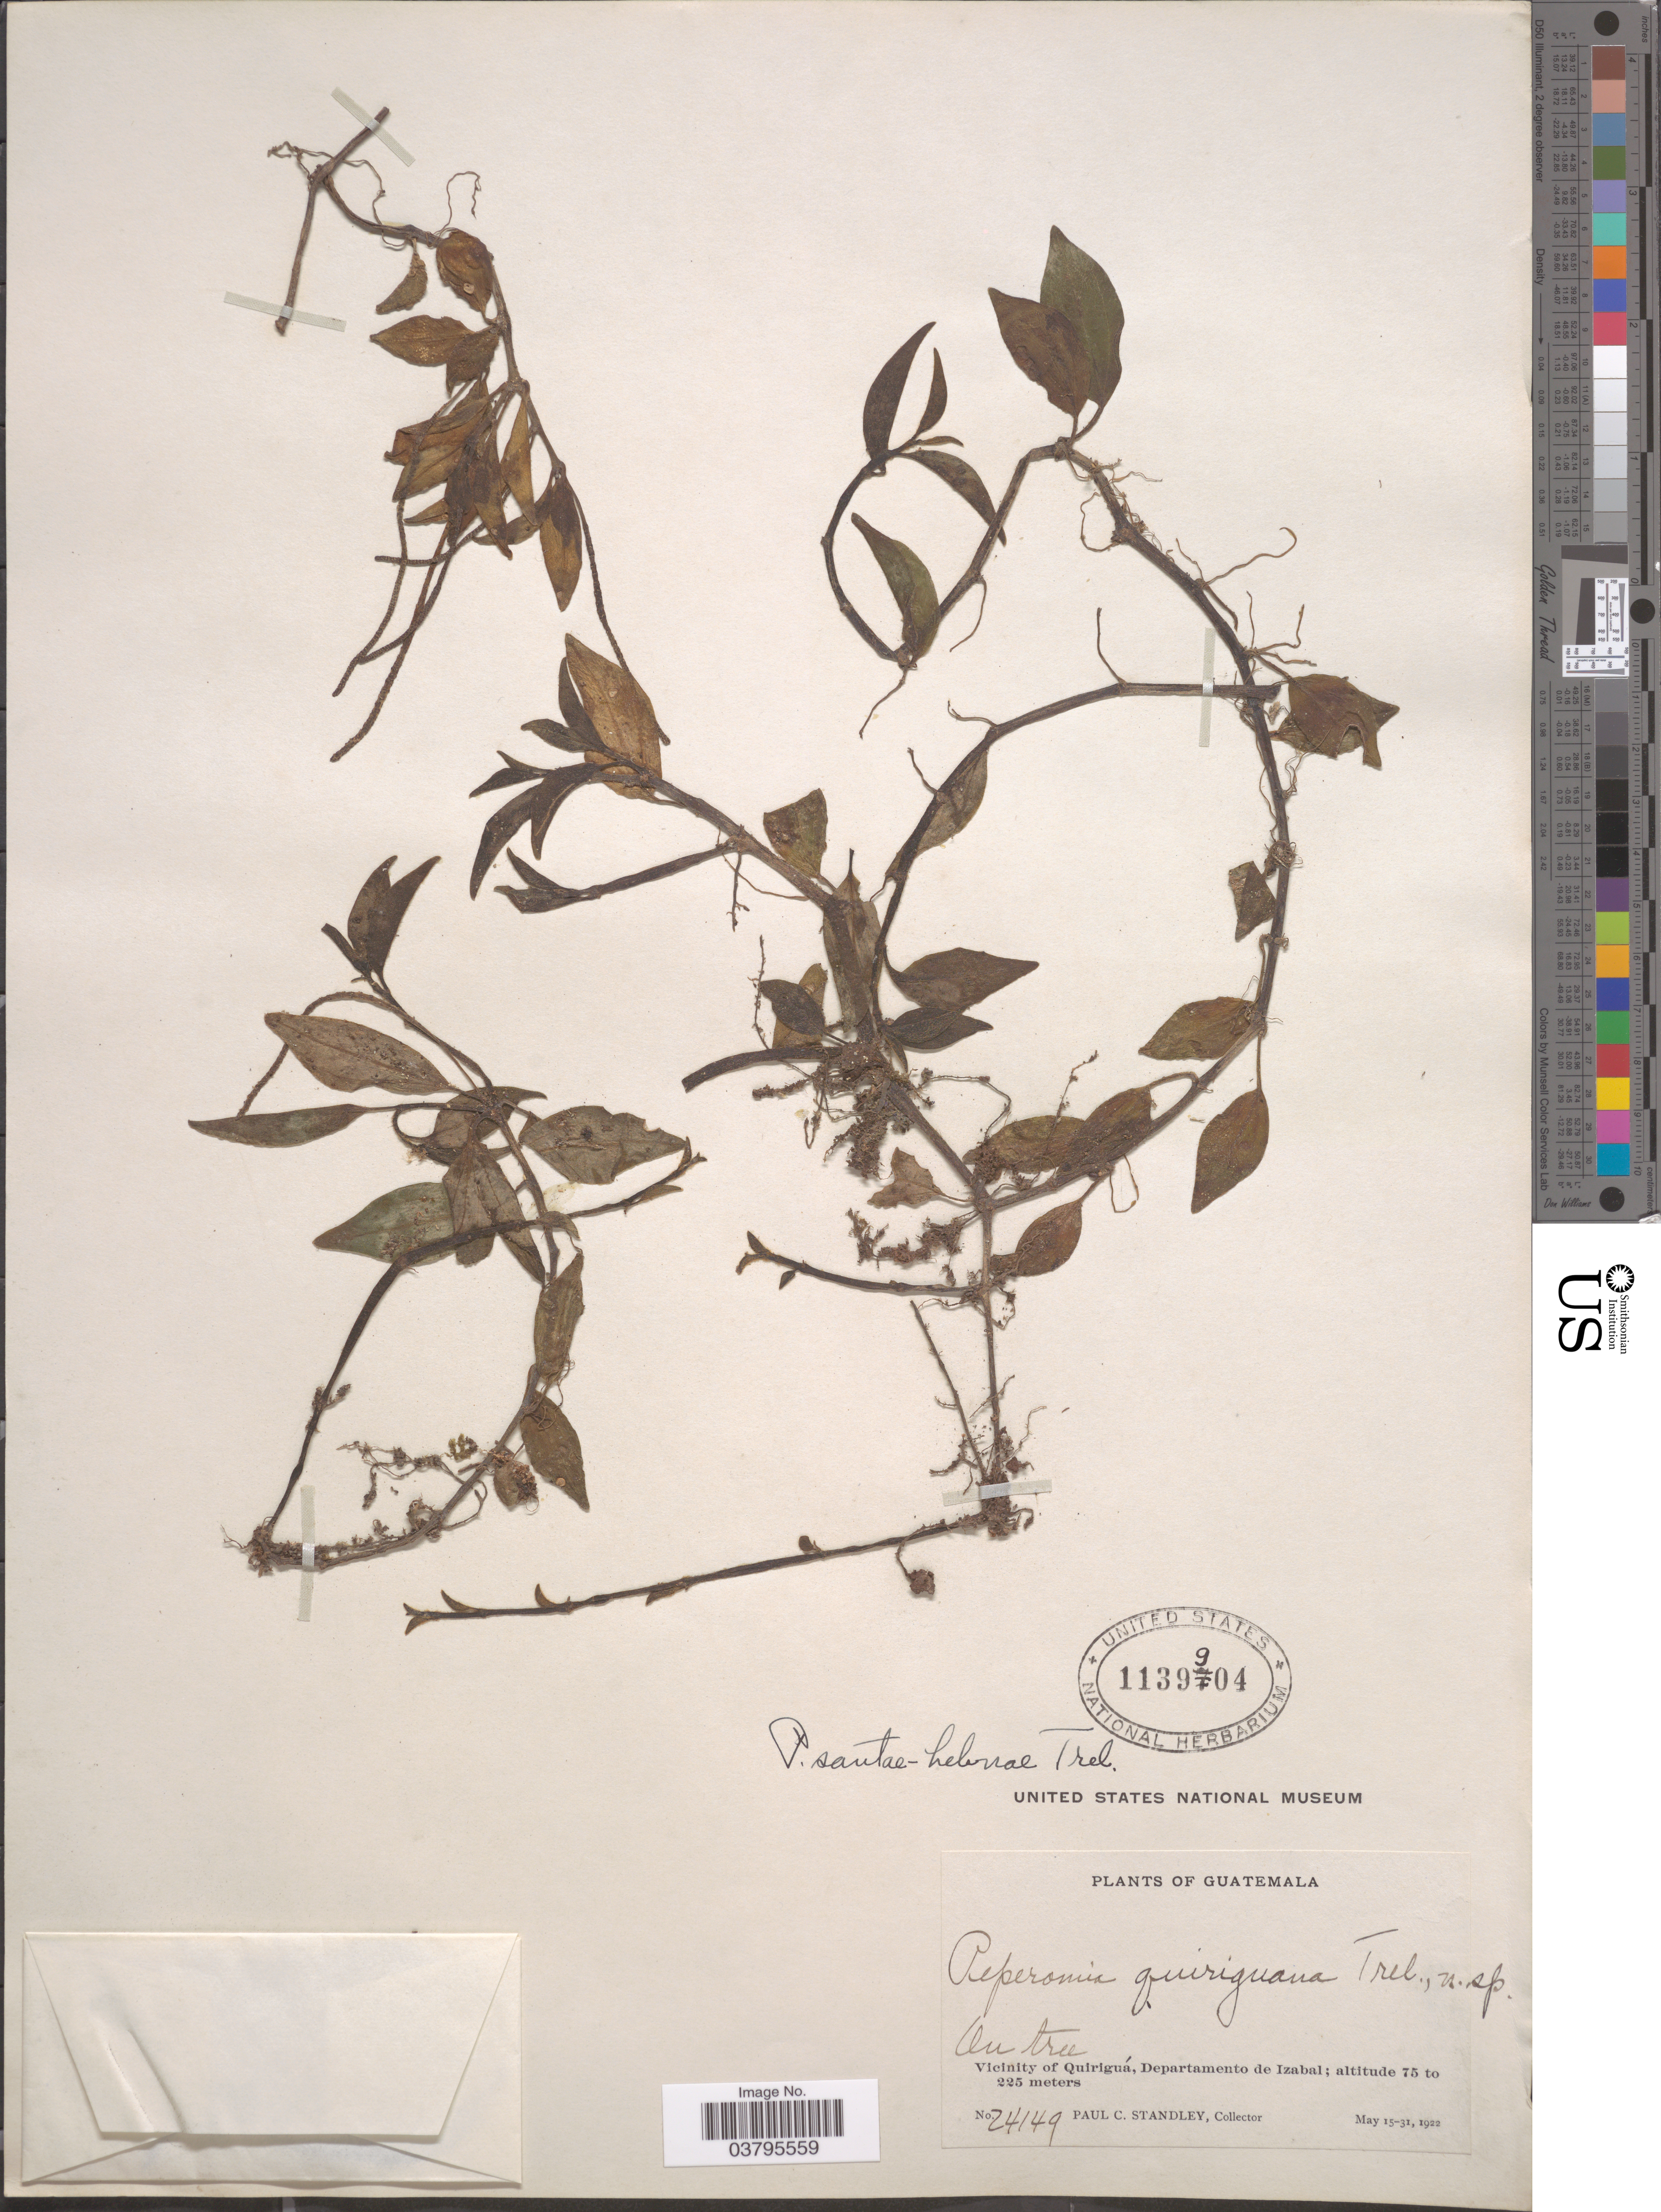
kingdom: Plantae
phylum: Tracheophyta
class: Magnoliopsida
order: Piperales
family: Piperaceae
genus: Peperomia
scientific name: Peperomia santa-helenae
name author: Trel. in Standl.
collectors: P. C. Standley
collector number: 24149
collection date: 1922-05-15/1922-05-31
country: Guatemala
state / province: Izabal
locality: Vicinity of Quiriguá, Departamento de Izabal.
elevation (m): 75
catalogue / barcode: US 1139904